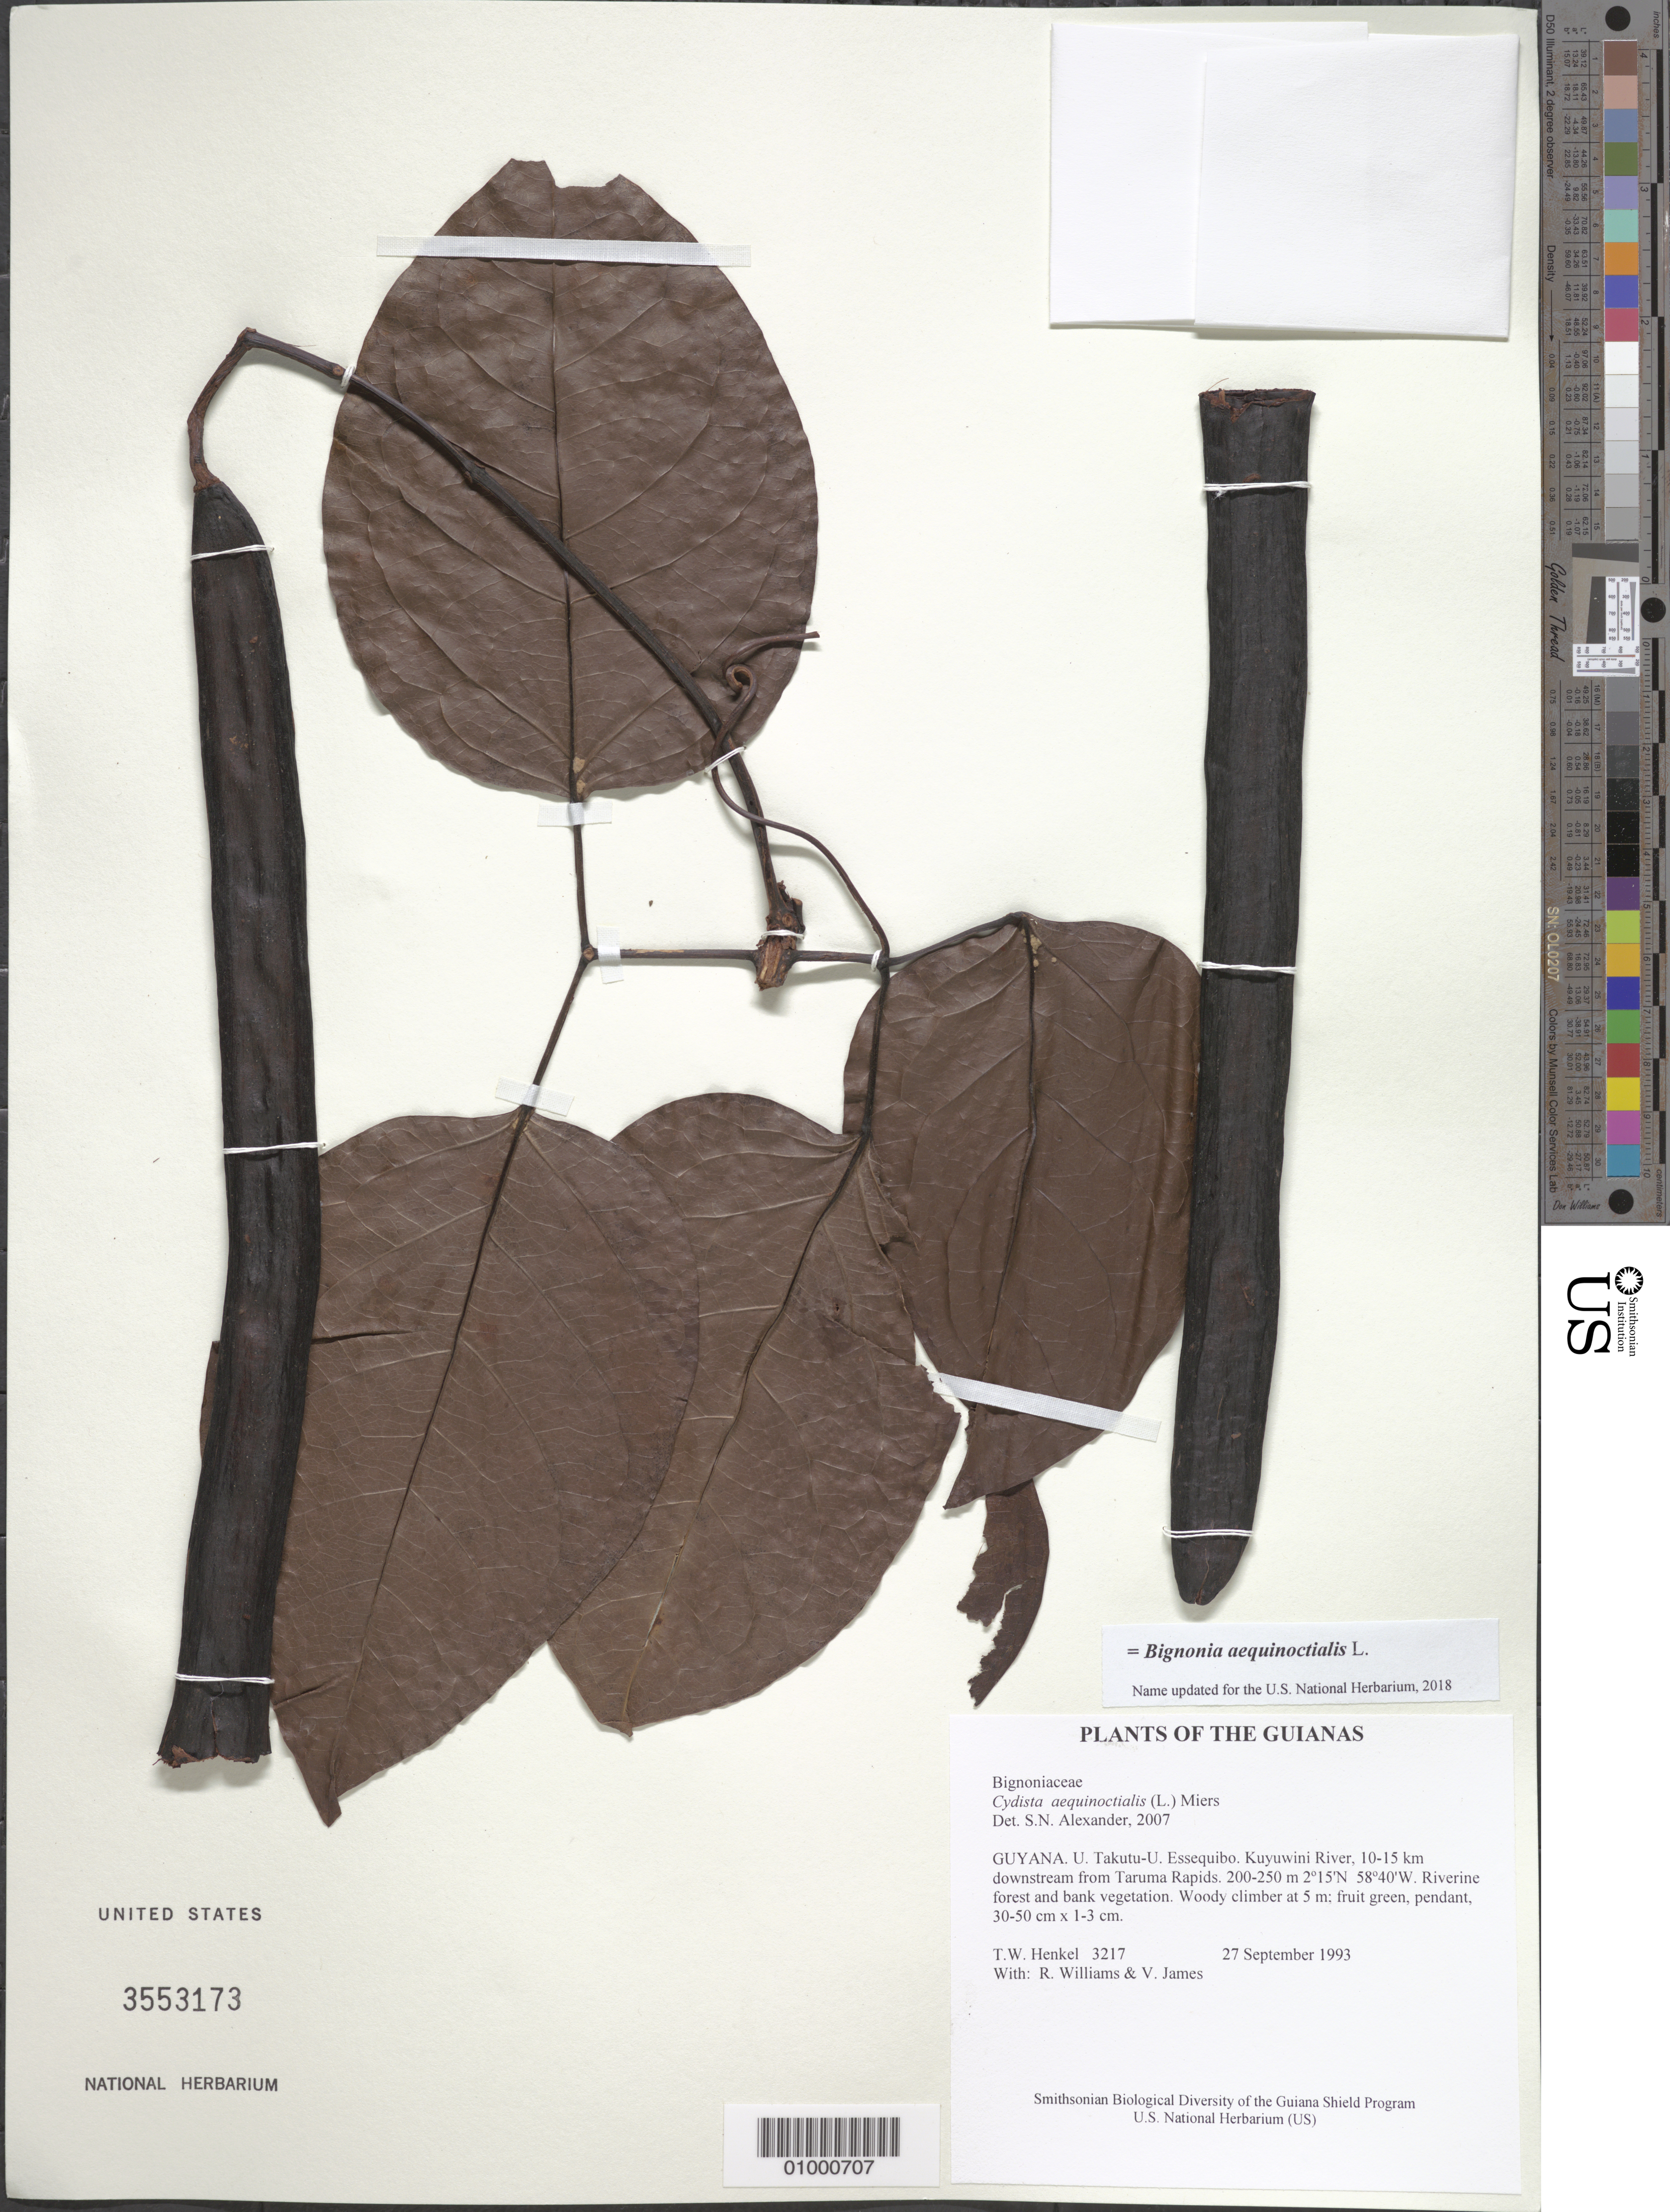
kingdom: Plantae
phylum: Tracheophyta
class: Magnoliopsida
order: Lamiales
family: Bignoniaceae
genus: Bignonia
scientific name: Bignonia aequinoctialis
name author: L.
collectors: T. Henkel, R. Williams & V. James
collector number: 3217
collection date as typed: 27 September 1993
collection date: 1993-09-27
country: Guyana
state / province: U. Takutu-U. Essequibo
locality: Kuyuwini River, 10-15 km downstream from Taruma Rapids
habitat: Riverine forest and bank vegetation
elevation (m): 200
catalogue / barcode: US 3553173